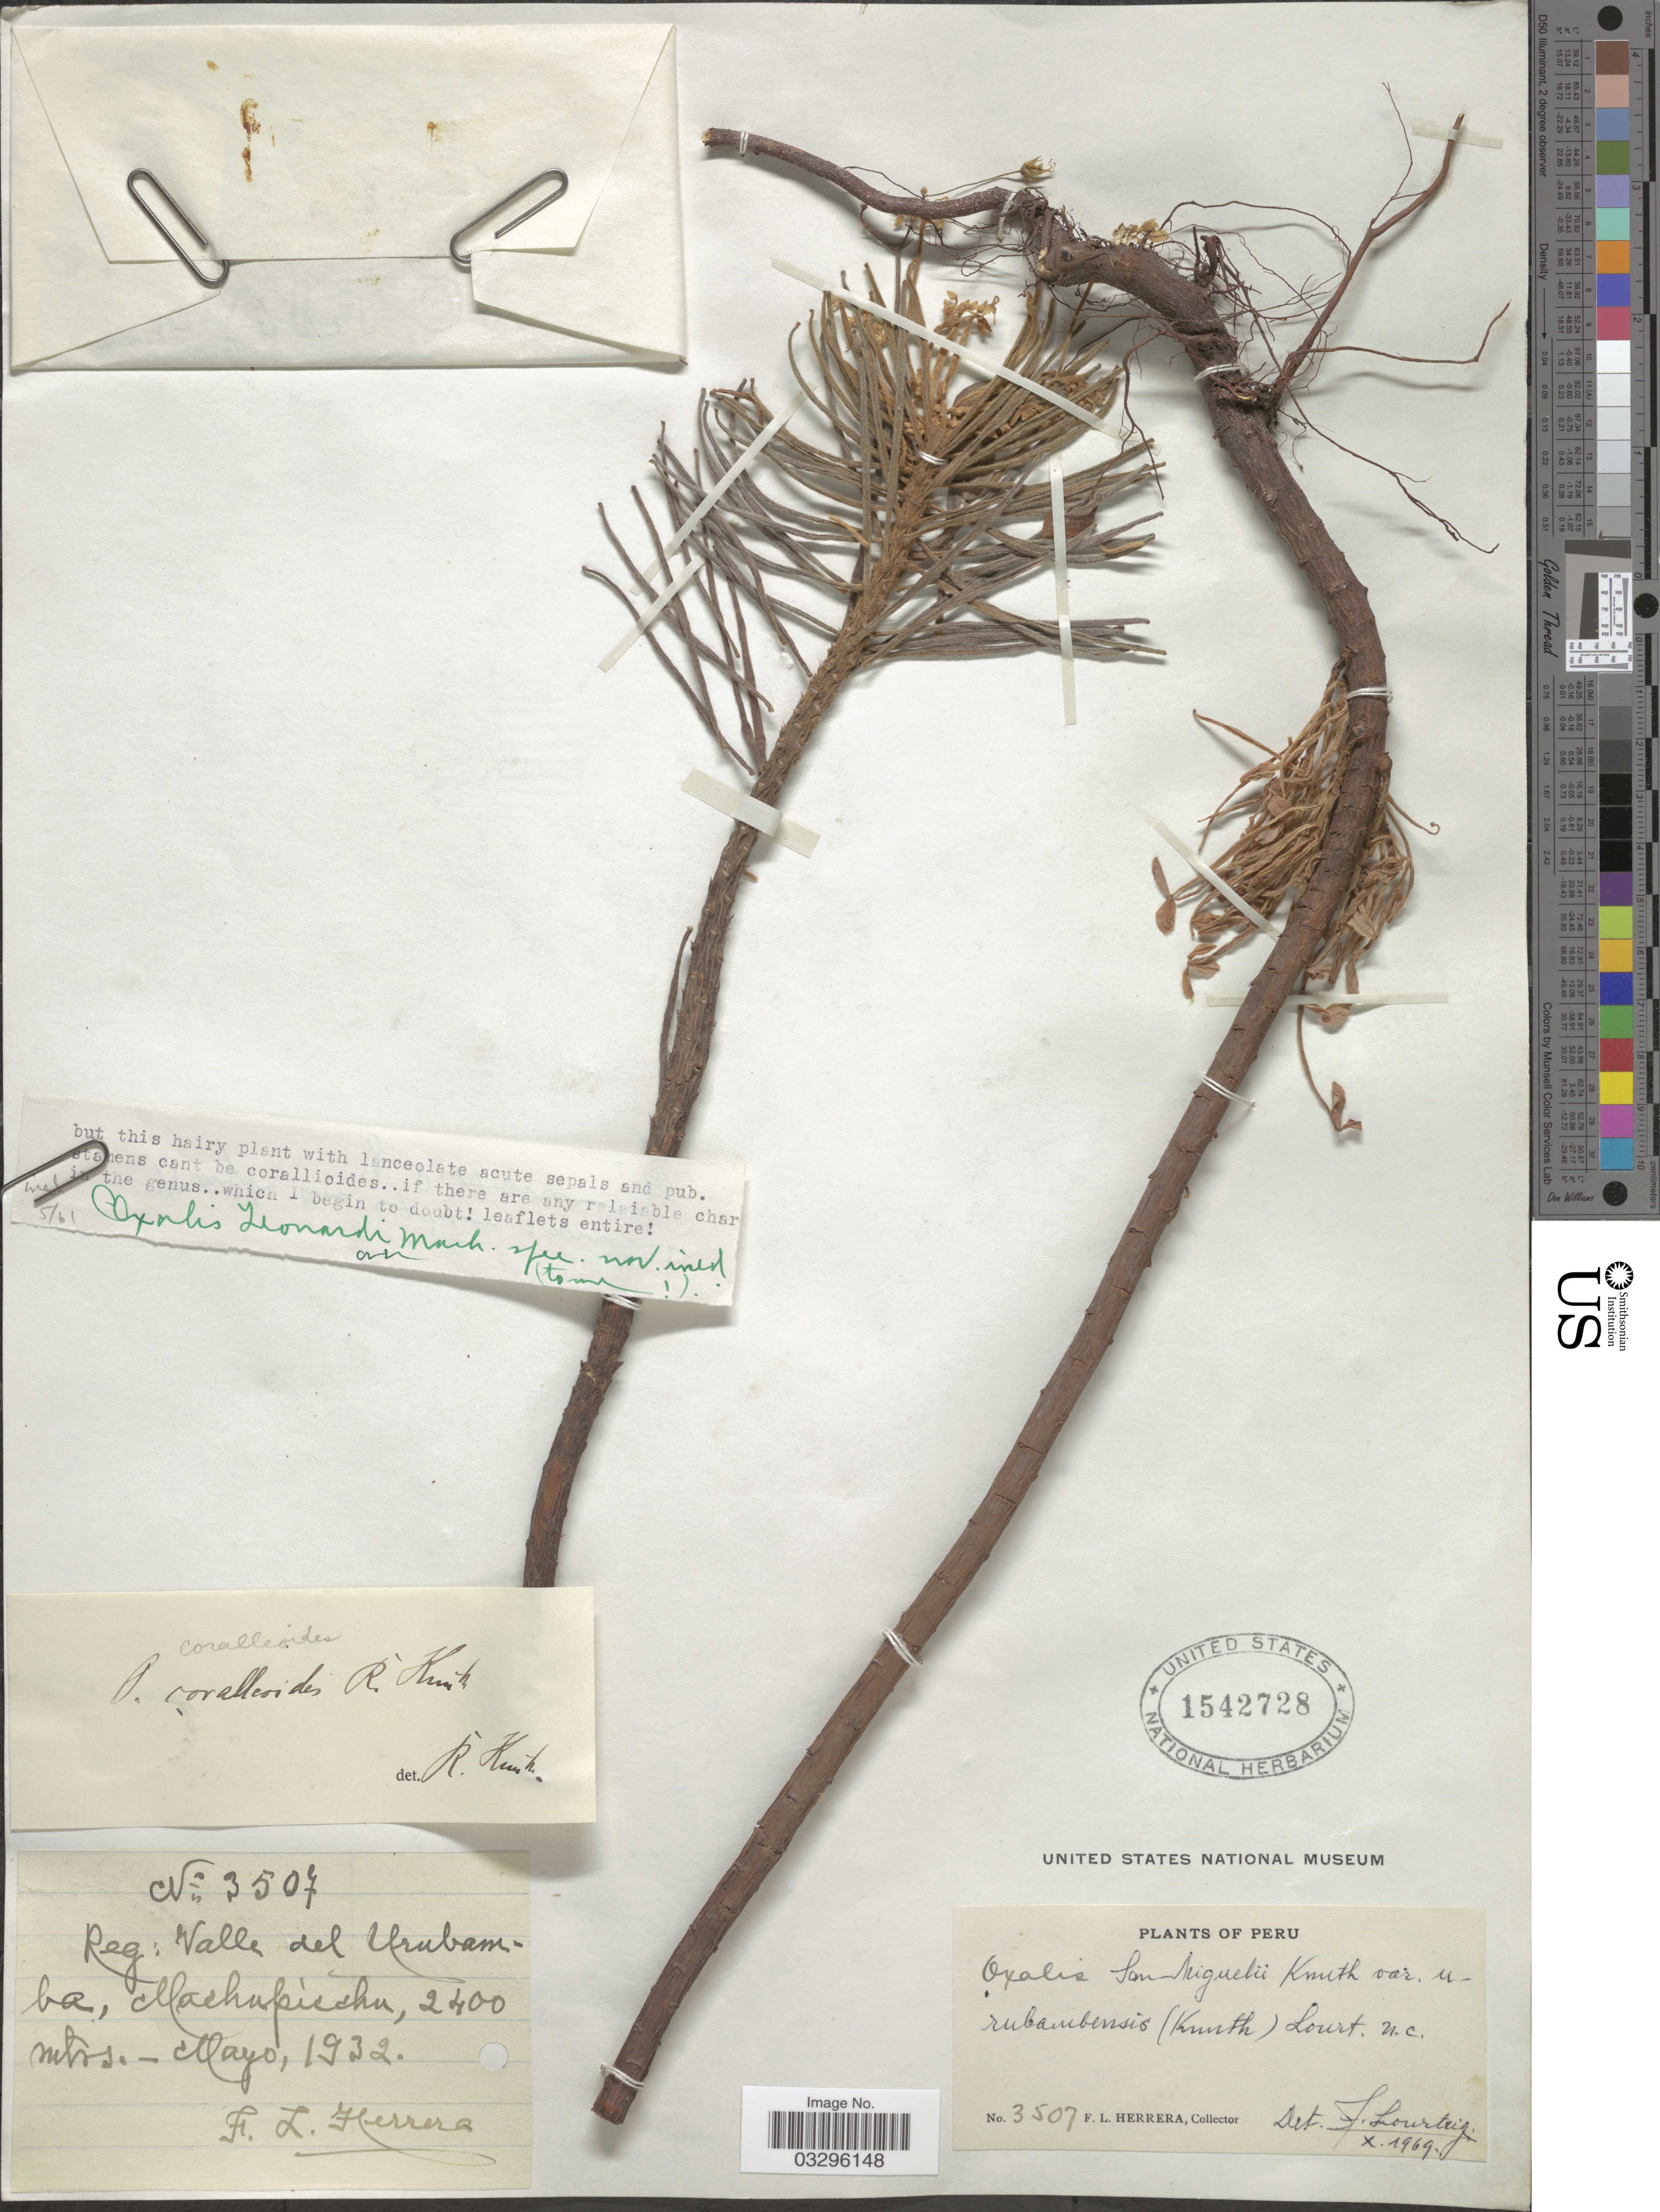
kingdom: Plantae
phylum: Tracheophyta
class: Magnoliopsida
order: Oxalidales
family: Oxalidaceae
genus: Oxalis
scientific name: Oxalis san-miguelii var. san-miguelii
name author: R. Knuth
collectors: F. L. Herrera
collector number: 3507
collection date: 1932-05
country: Peru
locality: Reg: Valle de Urubamba, Machupicchu.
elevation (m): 2400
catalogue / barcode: US 1542728